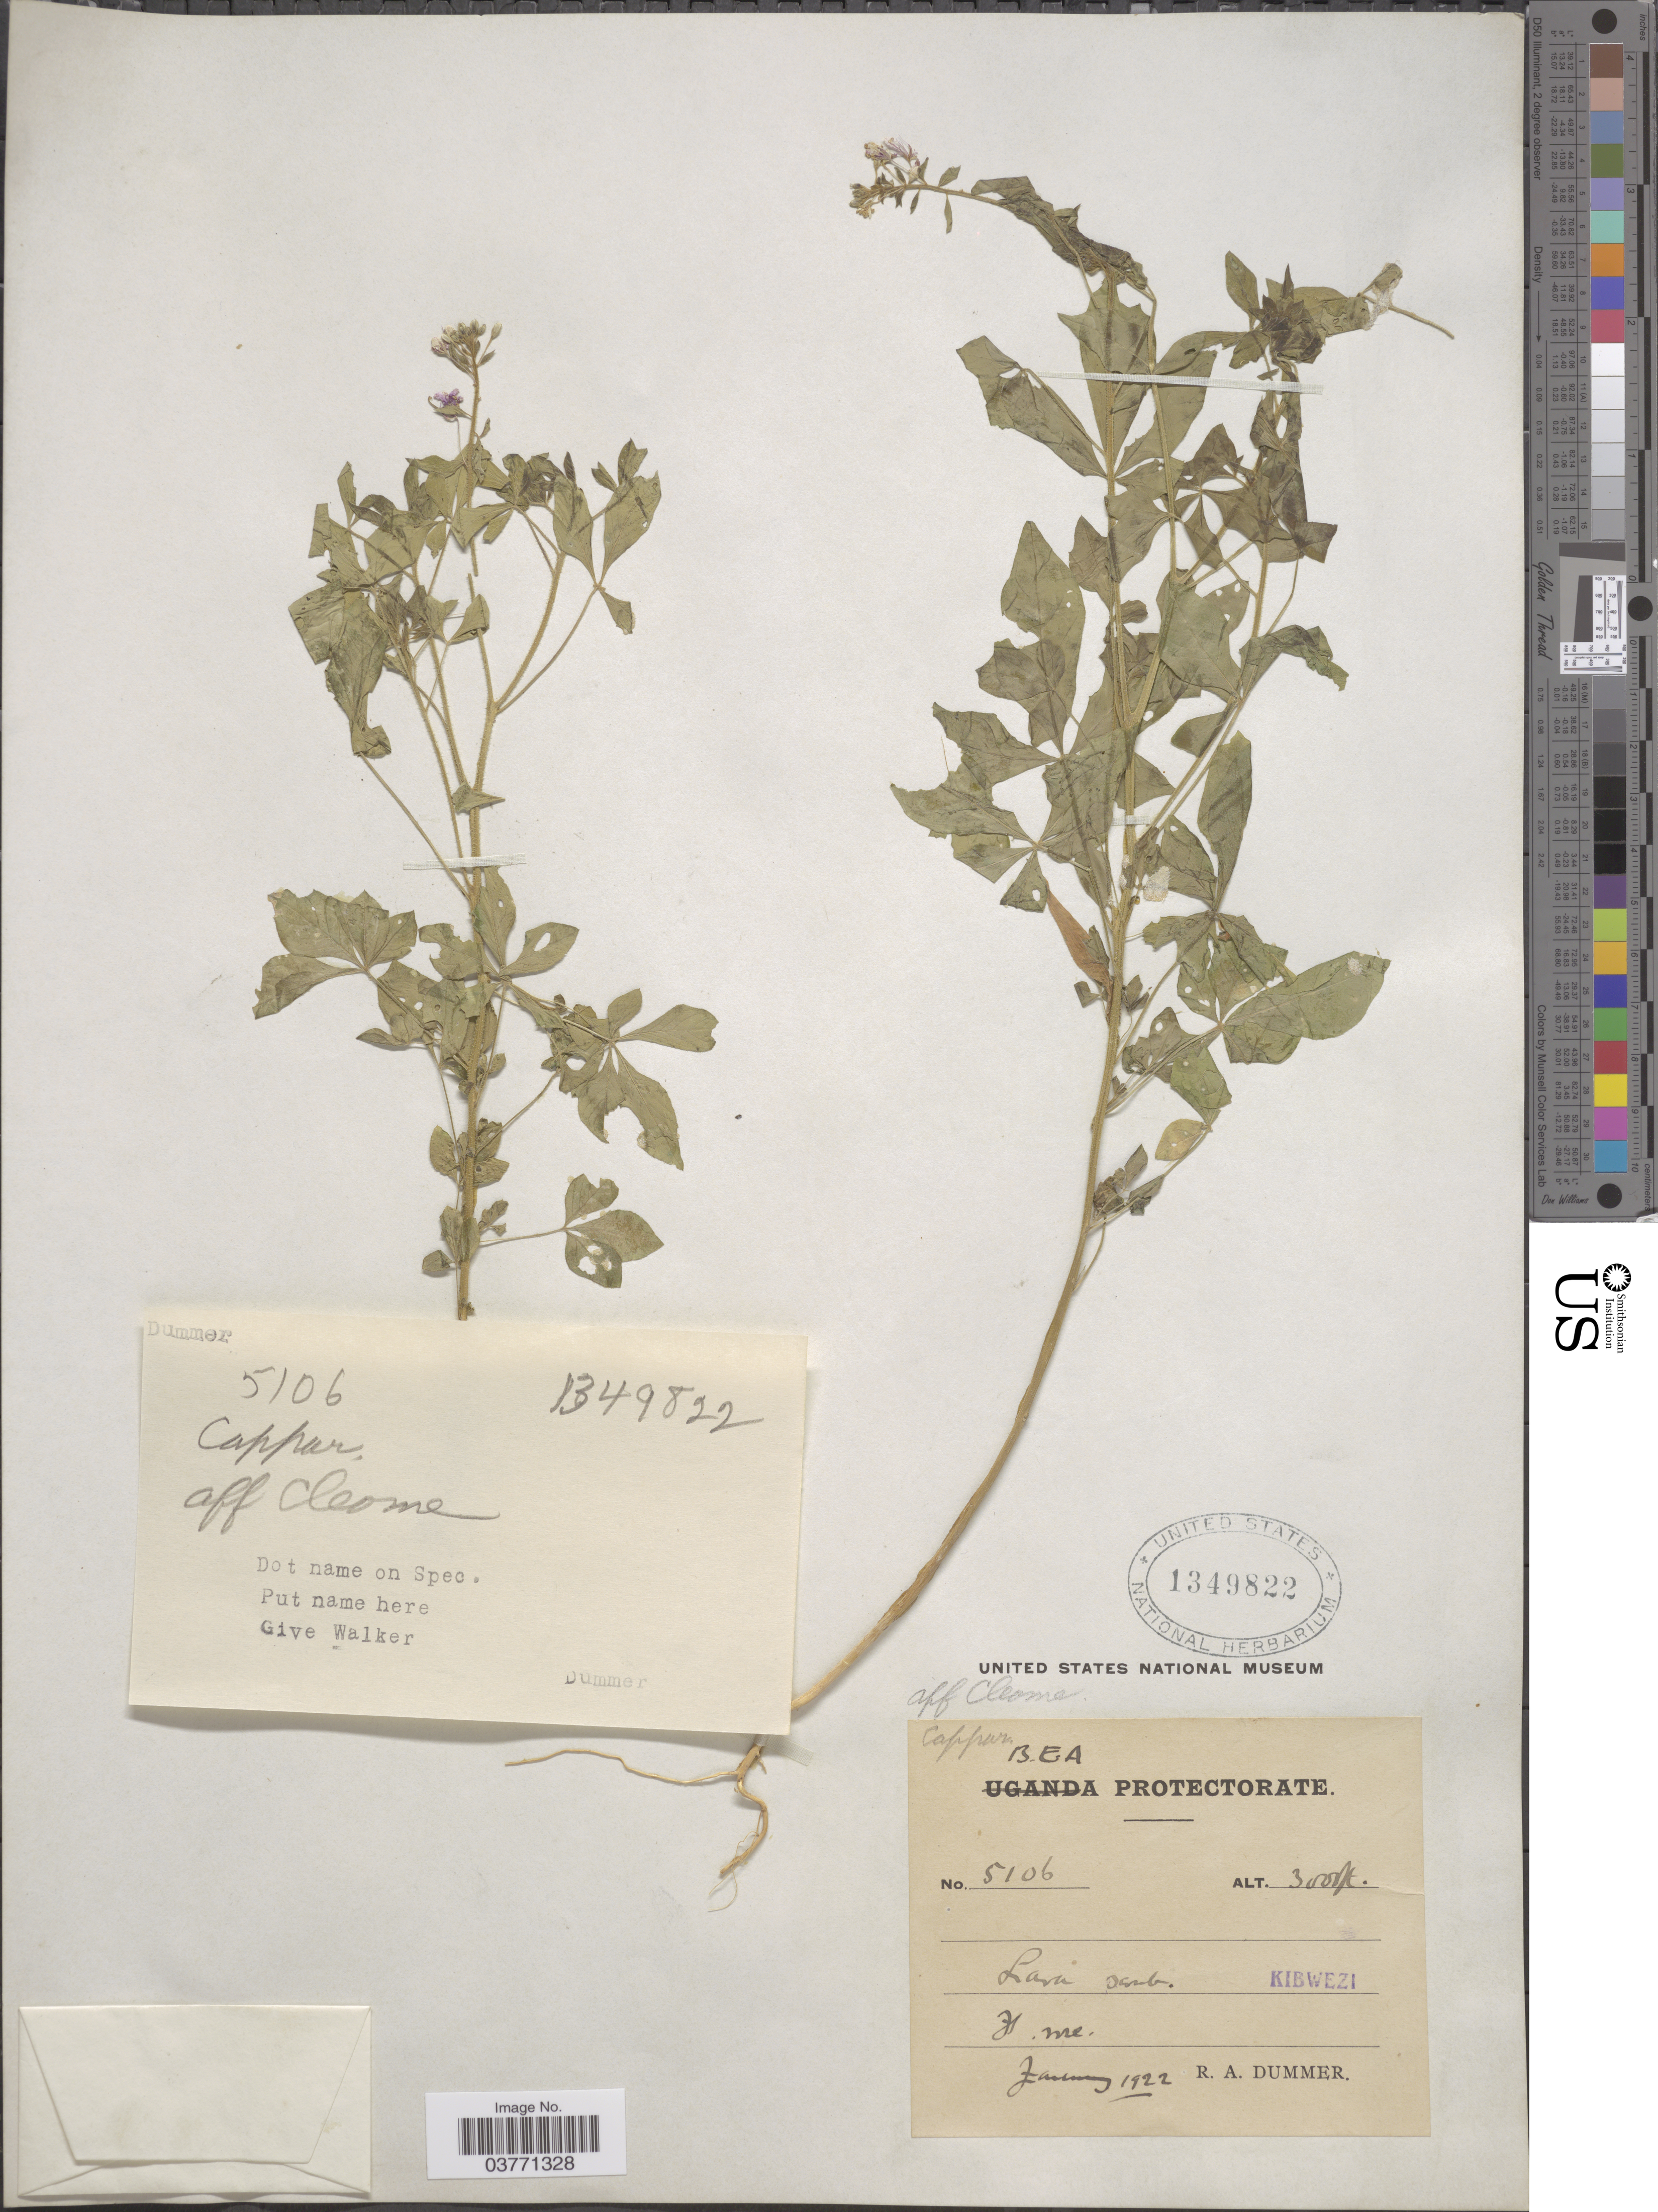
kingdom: Plantae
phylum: Tracheophyta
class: Magnoliopsida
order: Brassicales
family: Cleomaceae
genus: Cleome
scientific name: Cleome sp.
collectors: R. Dümmer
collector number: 5106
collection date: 1922-01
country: Kenya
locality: B. E. A. Protectorate. Kibwezi.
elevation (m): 914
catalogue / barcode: US 1349822